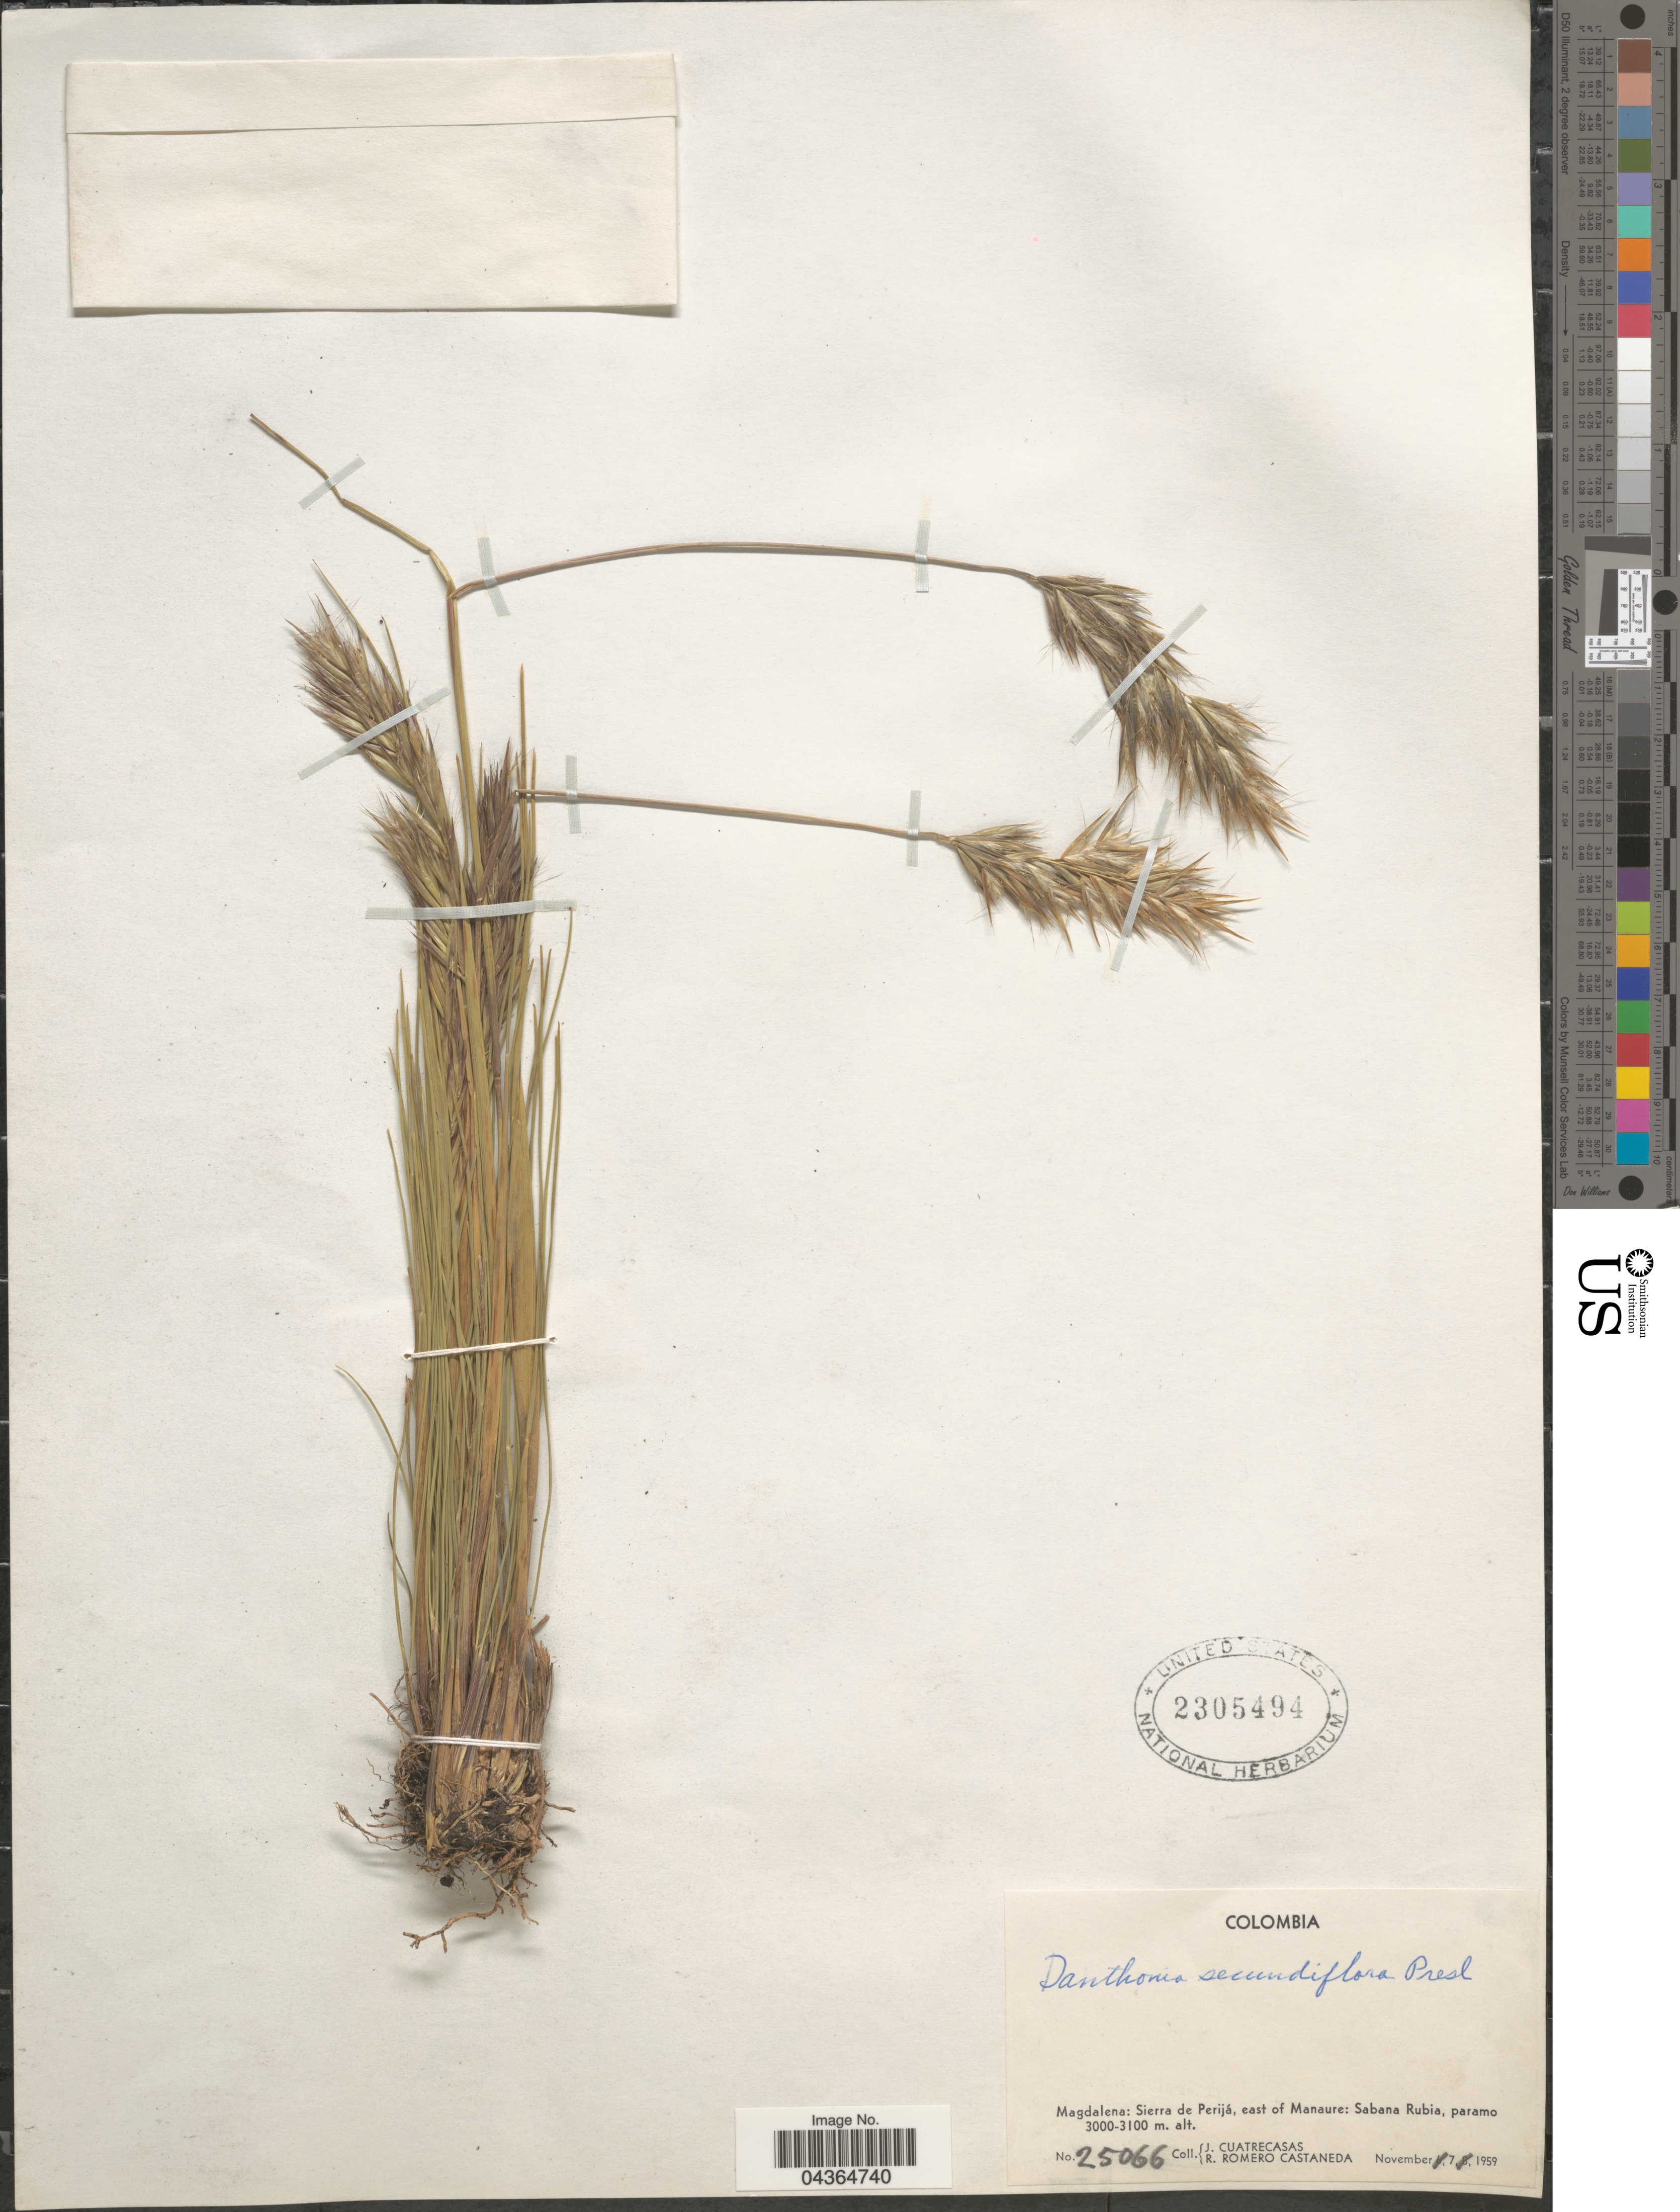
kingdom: Plantae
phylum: Tracheophyta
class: Liliopsida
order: Poales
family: Poaceae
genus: Danthonia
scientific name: Danthonia secundiflora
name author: J. Presl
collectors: J. Cuatrecasas & R. Romero Castañeda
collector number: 25066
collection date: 1959-11-07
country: Colombia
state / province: Magdalena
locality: Sierra de Perijá, east of Manaure: Sabana Rubia, paramo.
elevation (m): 3000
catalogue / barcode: US 2305494